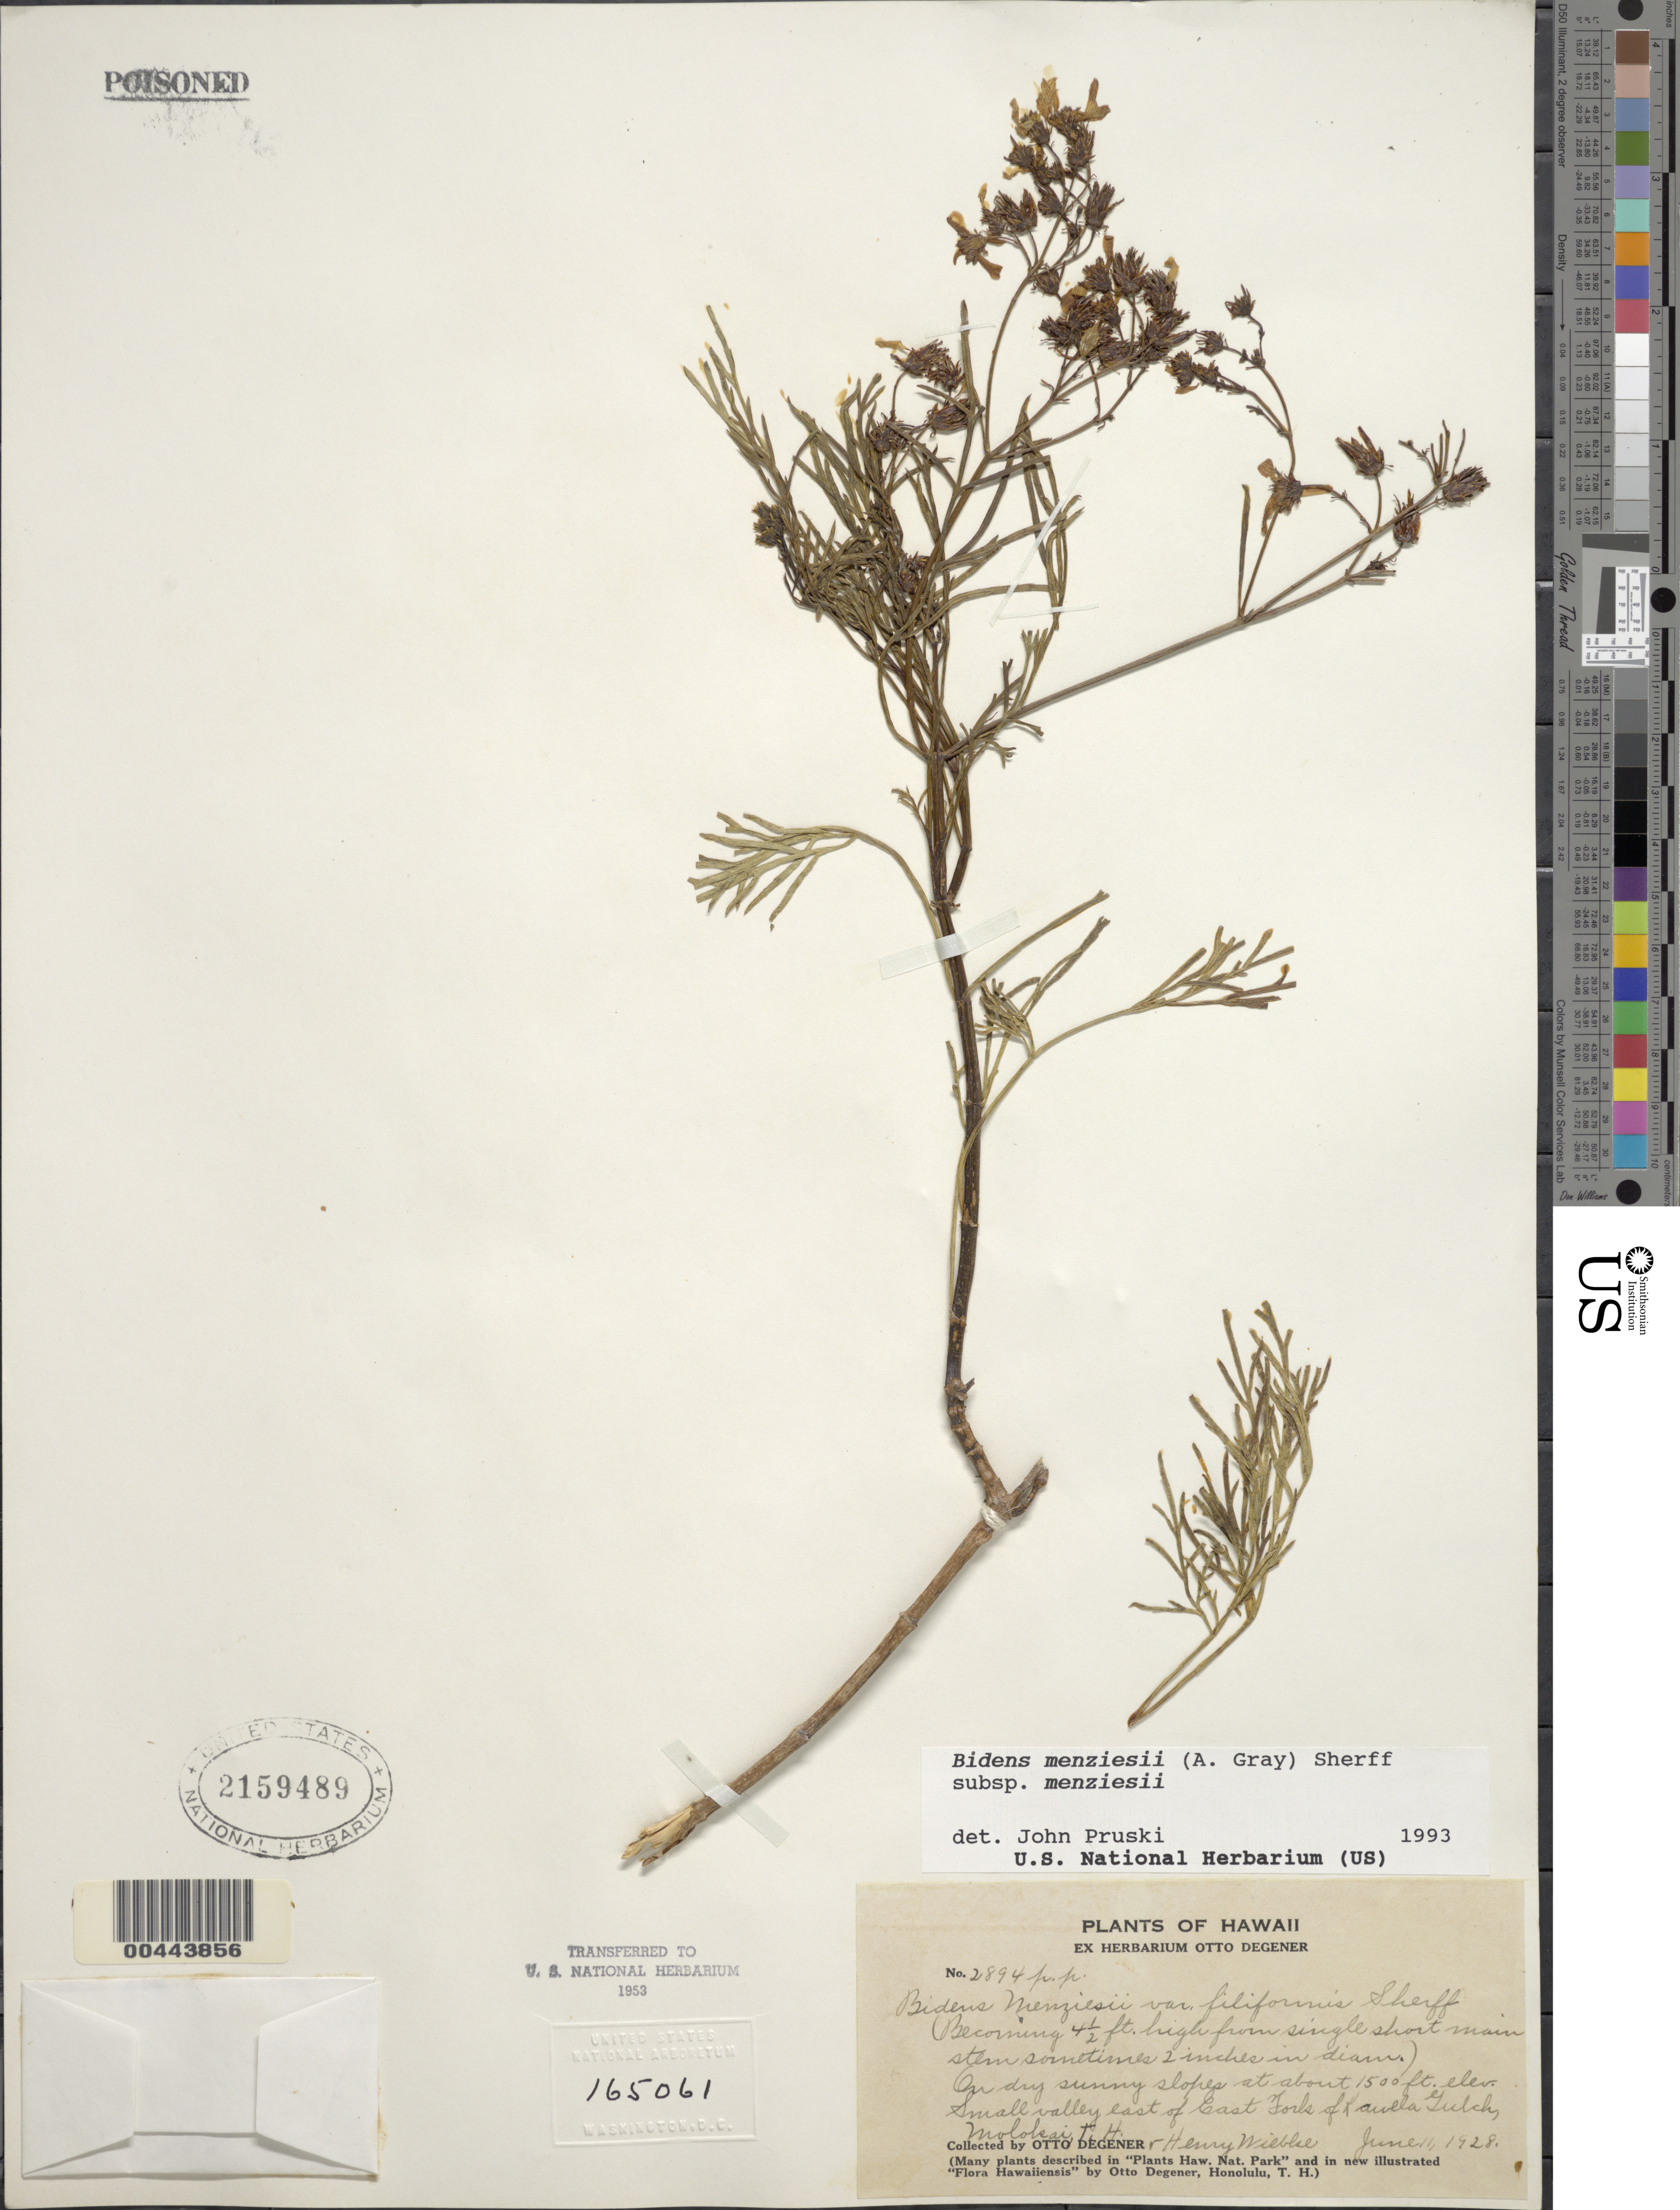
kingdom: Plantae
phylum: Tracheophyta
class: Magnoliopsida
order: Asterales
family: Asteraceae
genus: Bidens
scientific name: Bidens menziesii subsp. menziesii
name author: (A. Gray) Sherff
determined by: Pruski, J. F.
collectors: O. Degener & H. Wiebke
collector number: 2894p.p.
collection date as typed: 11 Jun 1928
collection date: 1928-06-11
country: United States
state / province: Hawaii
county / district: Maui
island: Moloka'i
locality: Small valley east of East Fork of Kawela Gulch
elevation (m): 457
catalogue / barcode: US 2159489